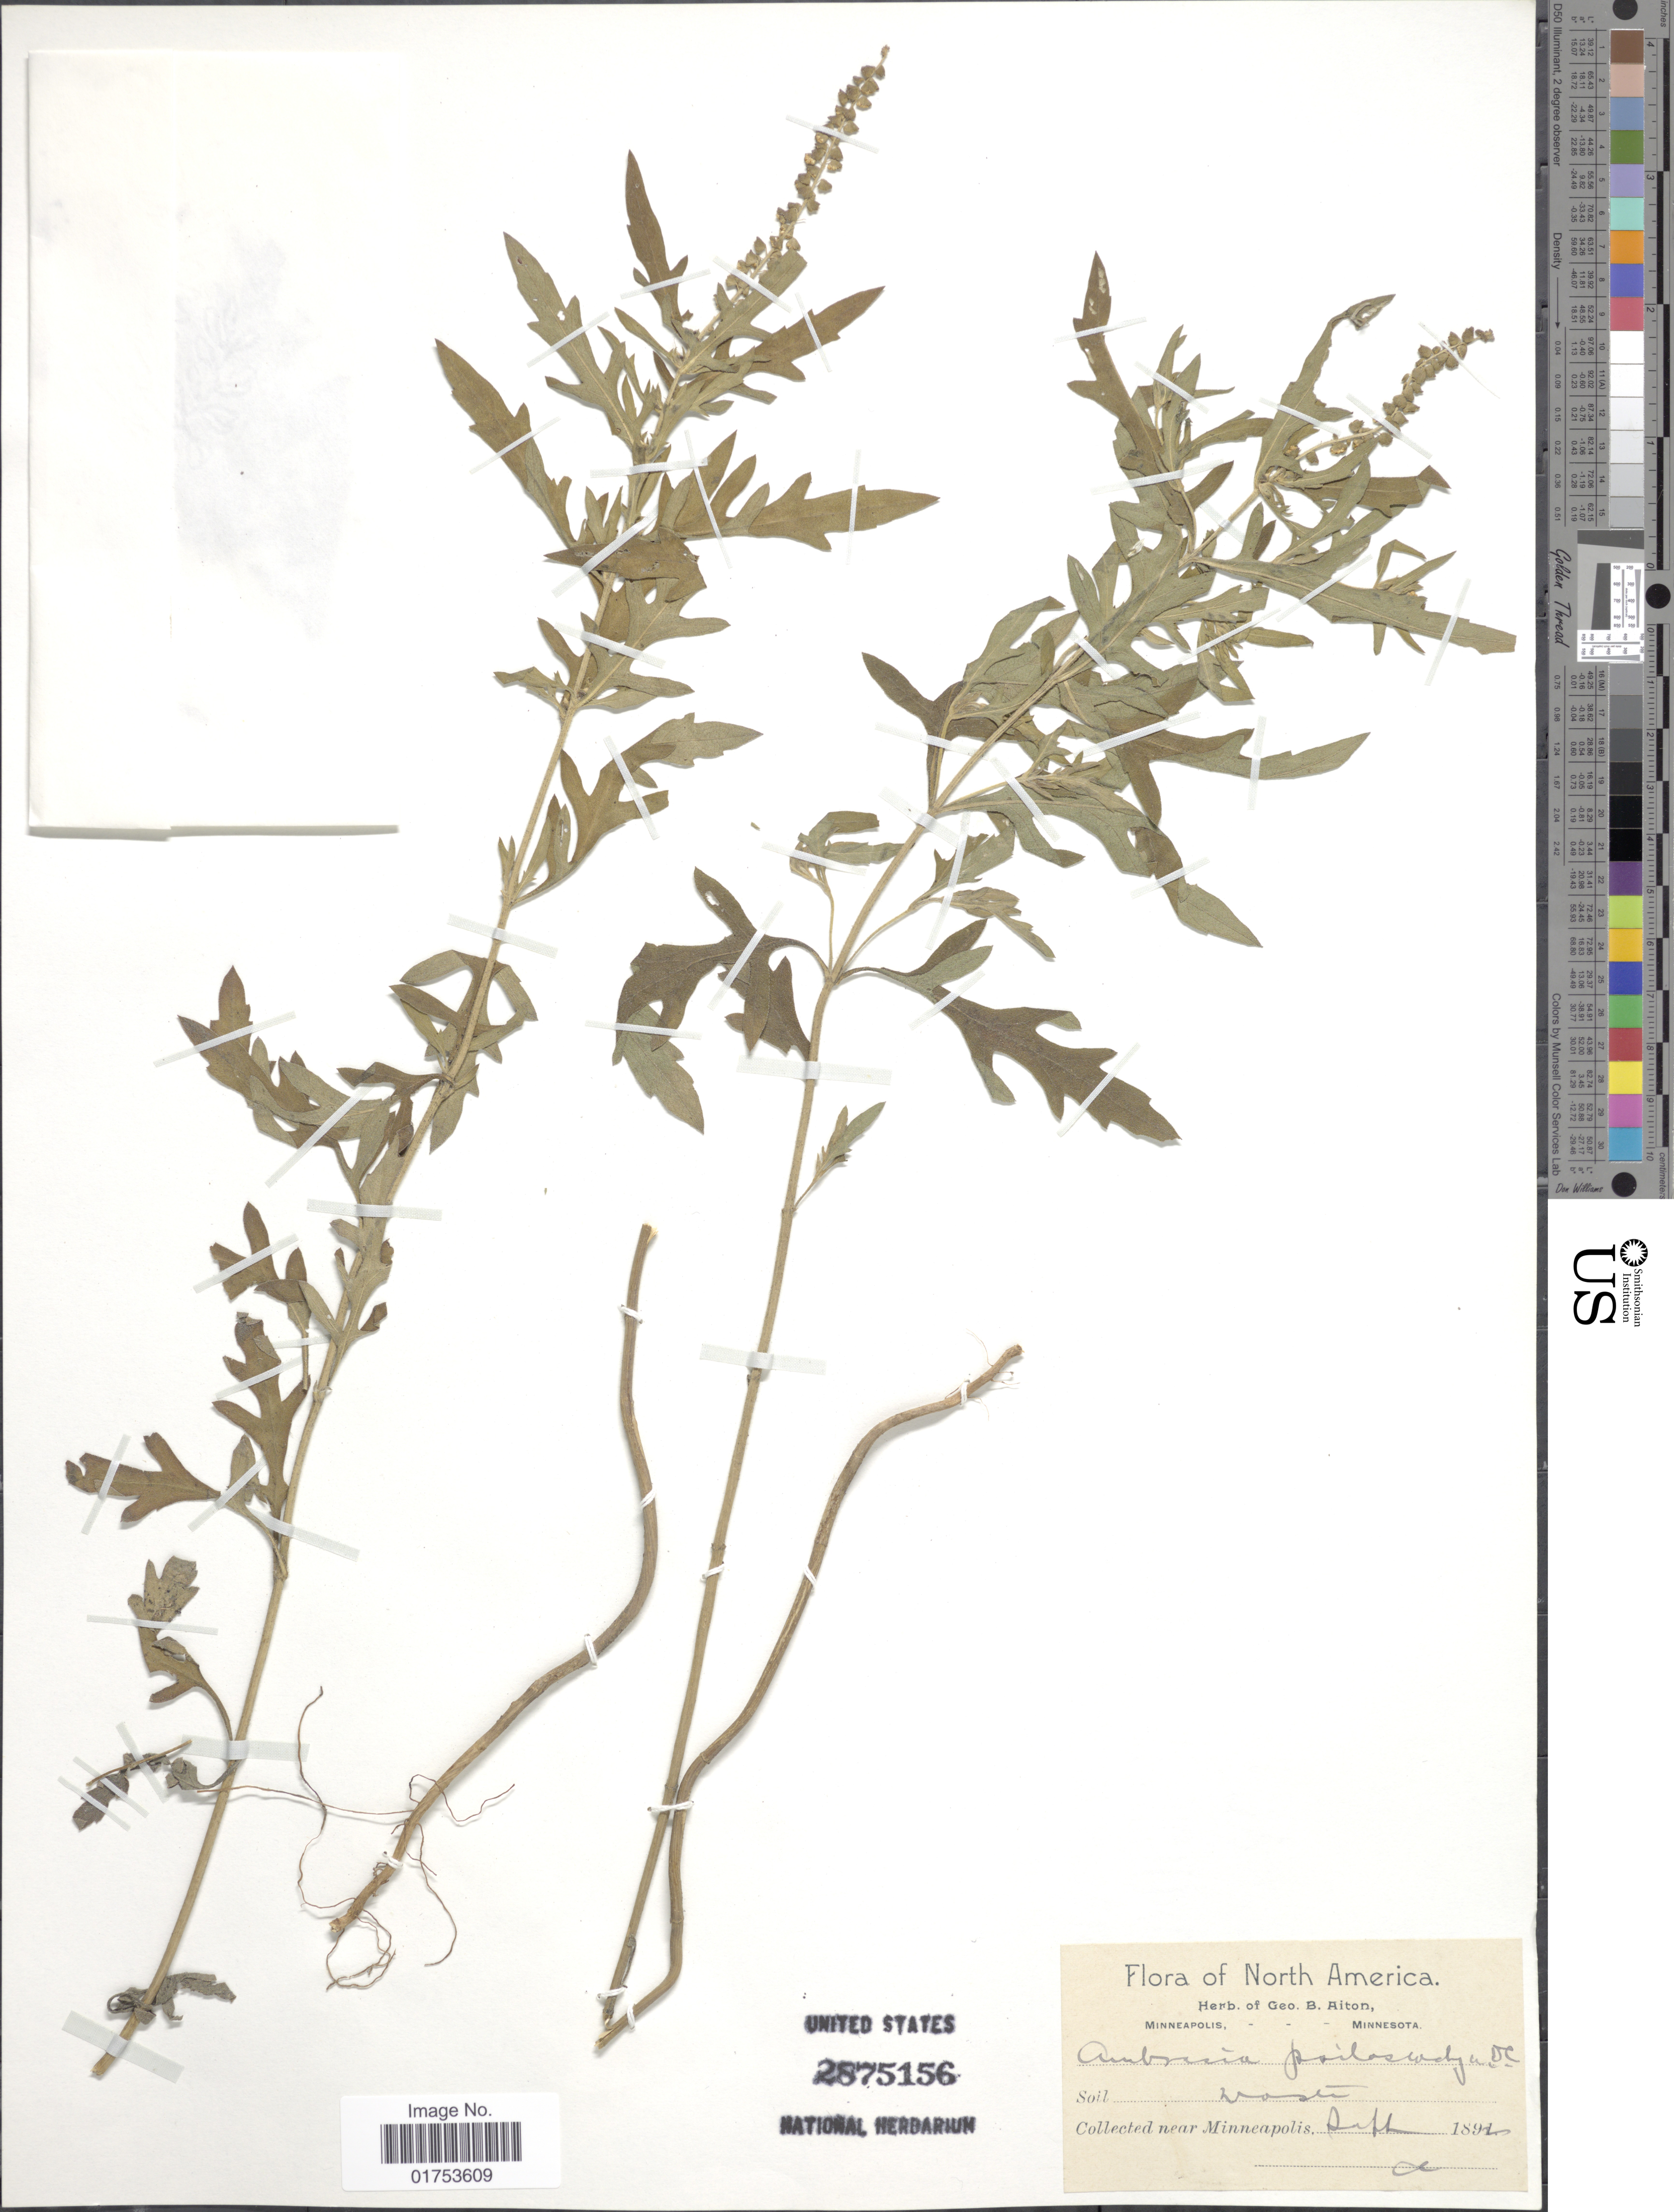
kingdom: Plantae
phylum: Tracheophyta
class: Magnoliopsida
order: Asterales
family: Asteraceae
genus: Ambrosia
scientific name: Ambrosia psilostachya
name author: DC.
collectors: ex herb. Geo. B. Aiton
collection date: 1892-09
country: United States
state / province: Minnesota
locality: Near Minneapolis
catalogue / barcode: US 2875156